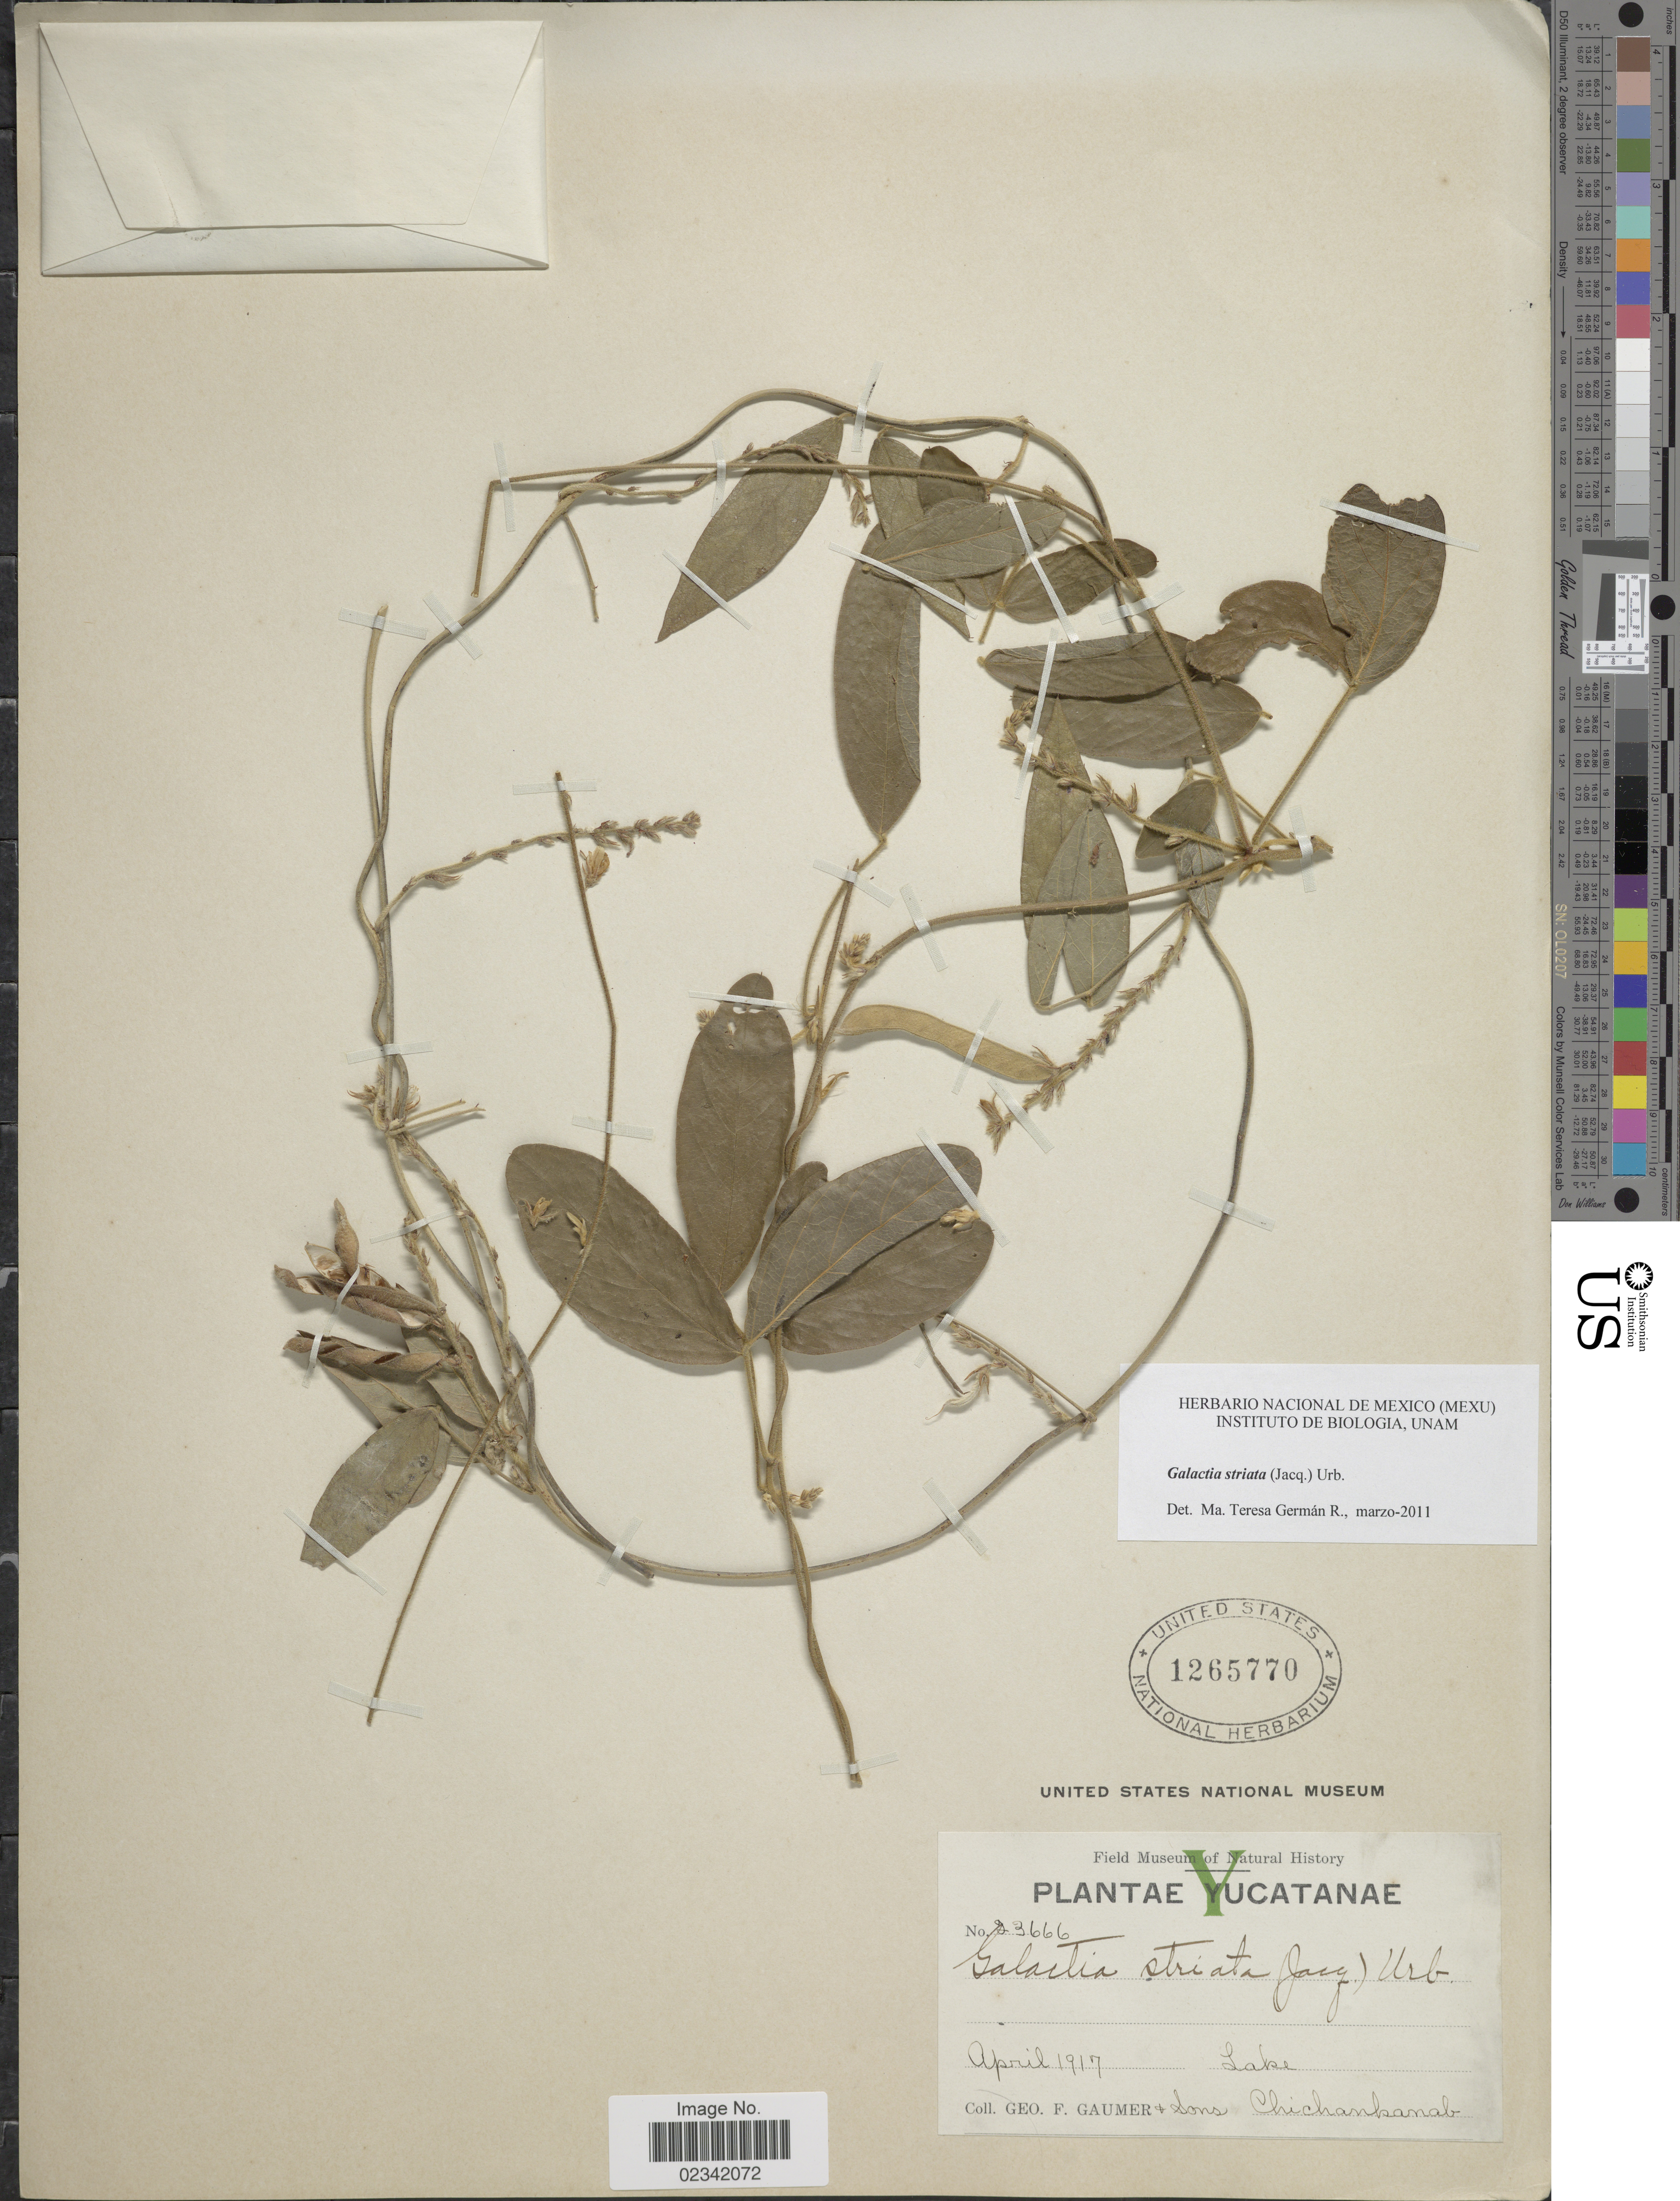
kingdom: Plantae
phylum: Tracheophyta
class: Magnoliopsida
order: Fabales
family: Fabaceae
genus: Galactia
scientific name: Galactia striata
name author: (Jacq.) Urb.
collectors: G. F. Gaumer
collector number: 23666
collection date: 1917-04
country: Mexico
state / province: Yucatán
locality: Yucatanae, Lake, Chichankanab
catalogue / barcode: US 1265770